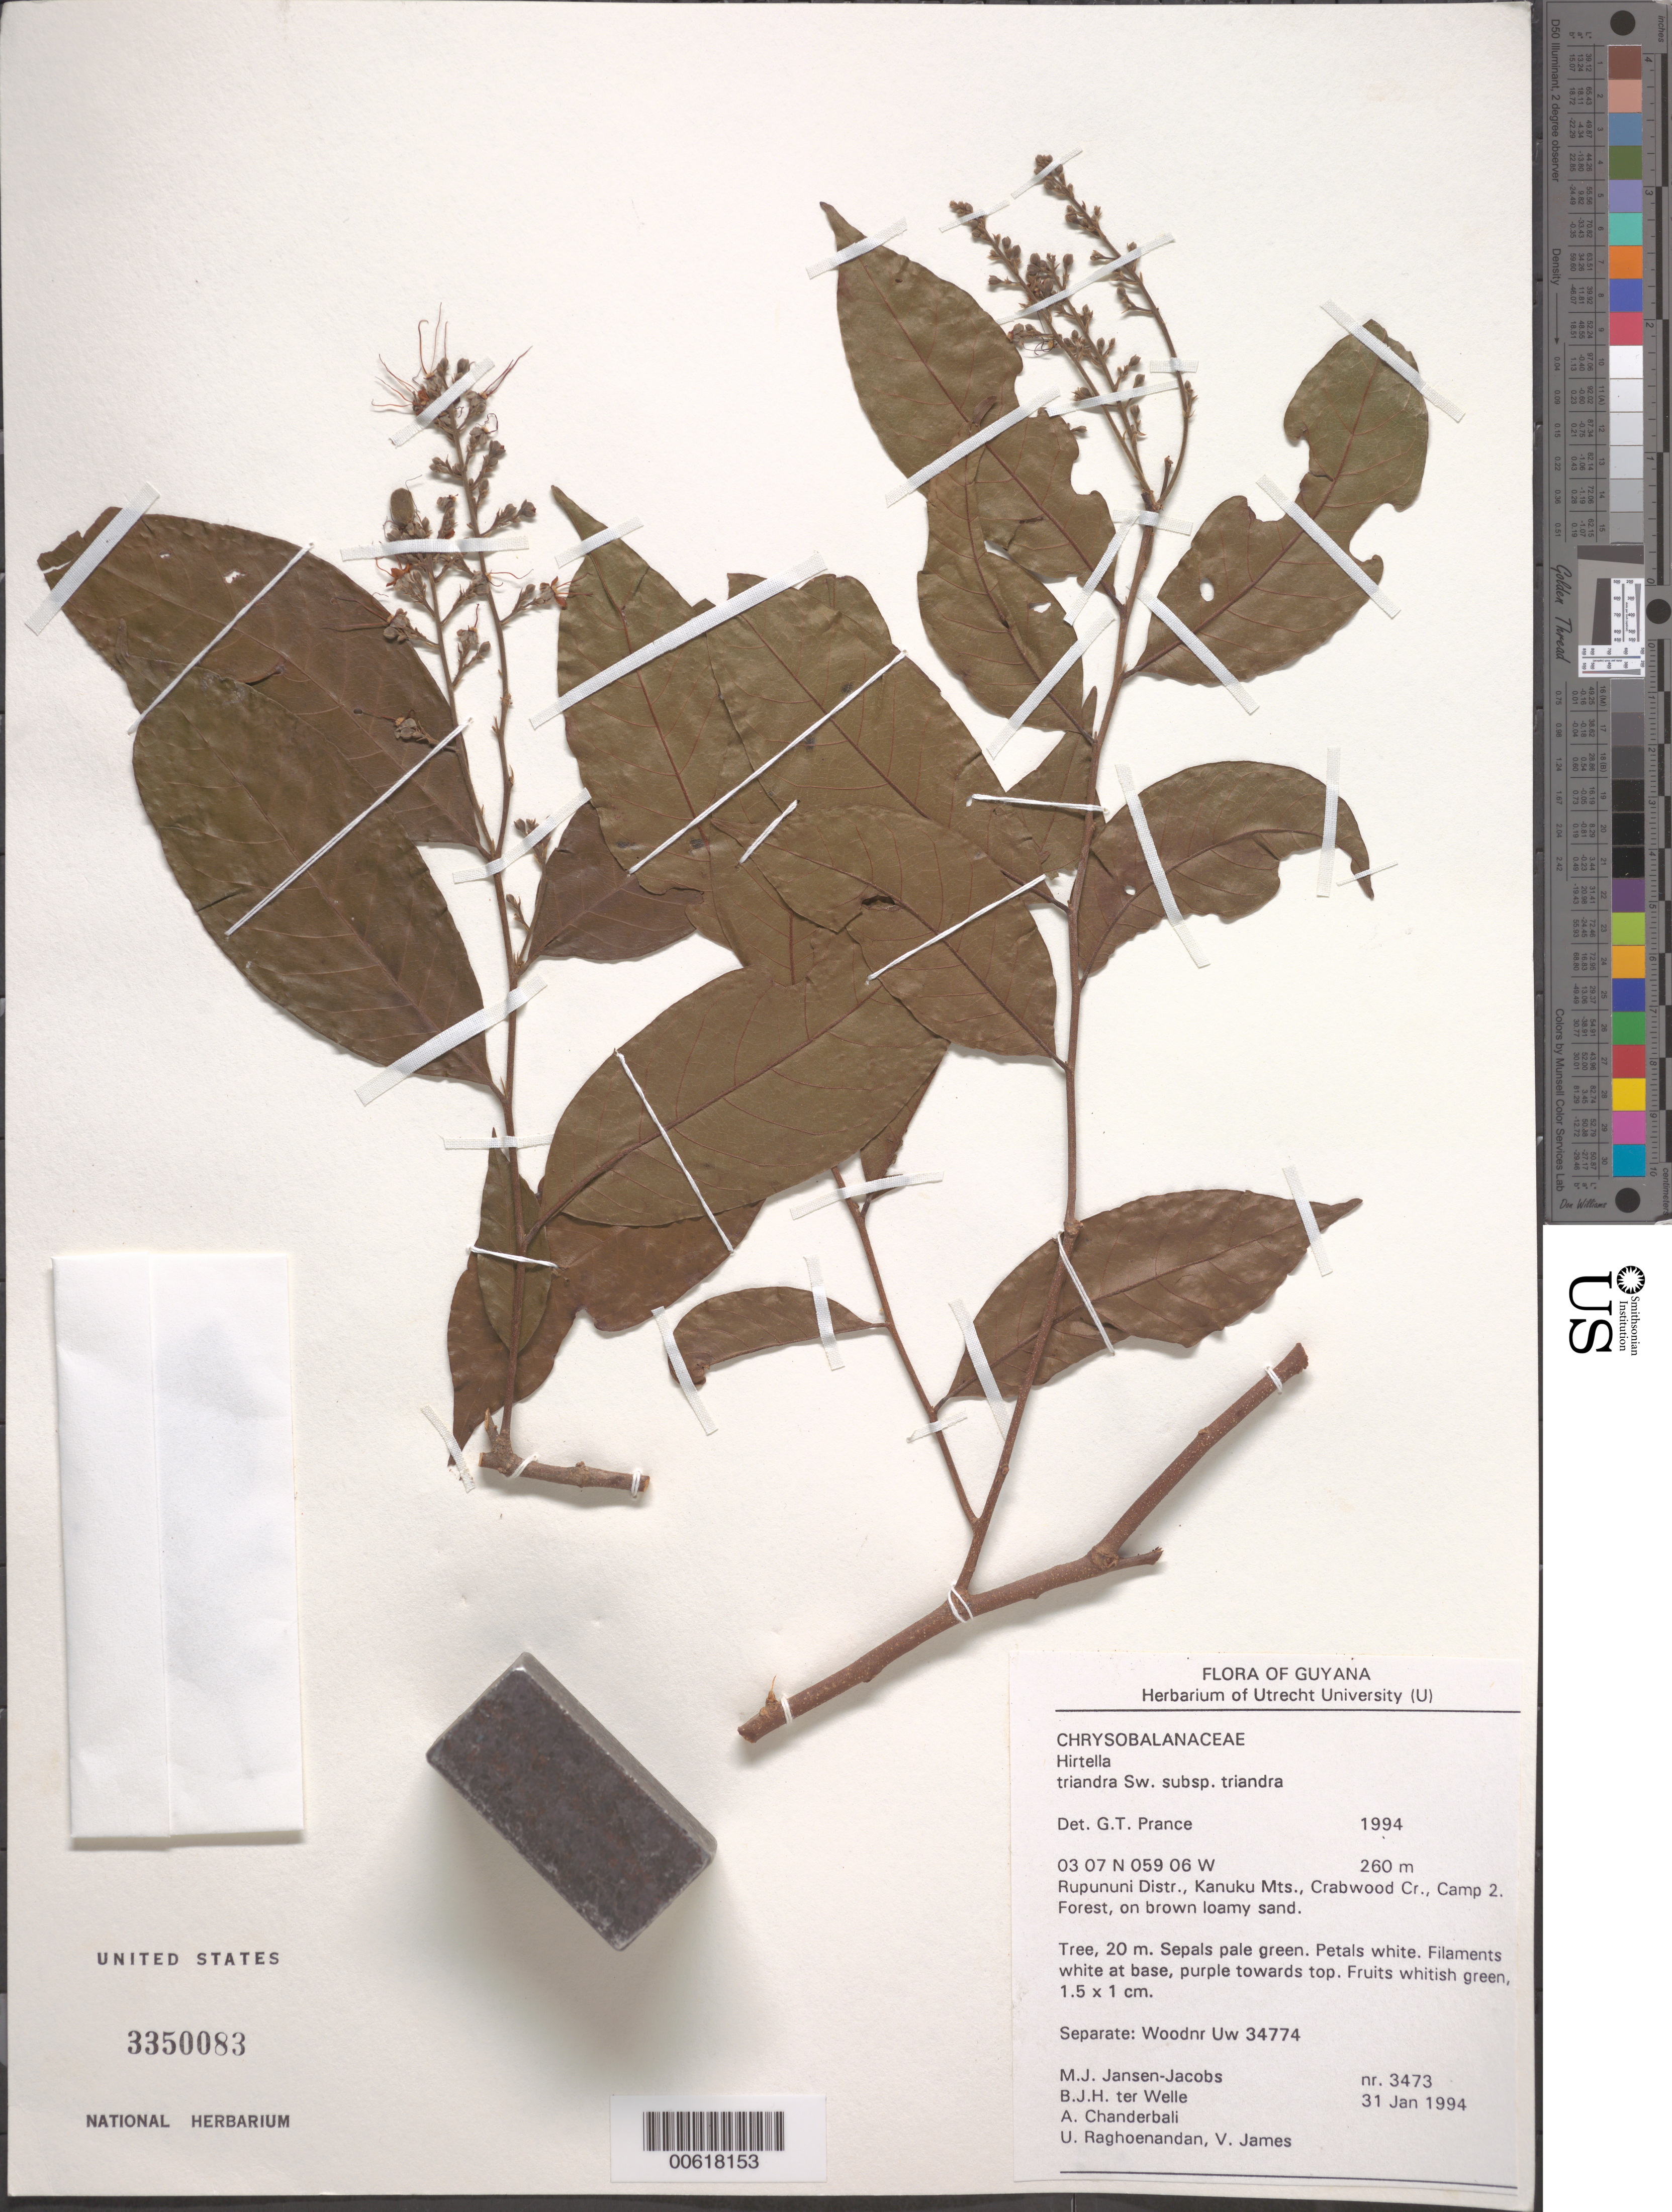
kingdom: Plantae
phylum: Tracheophyta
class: Magnoliopsida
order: Malpighiales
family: Chrysobalanaceae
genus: Hirtella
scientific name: Hirtella triandra subsp. triandra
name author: Sw.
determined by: Prance, G. T.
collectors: M. J. Jansen-Jacobs, B. Welle, A. S. Chanderbali, U. Raghoenandan & V. James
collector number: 3473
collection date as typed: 31-Jan-94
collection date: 1994-01-31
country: Guyana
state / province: U. Takutu-U. Essequibo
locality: Crabwood Cr., Camp 2, Kanuku Mts., Rupununi District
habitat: Forest on brown loamy sand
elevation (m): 260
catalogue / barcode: US 3350083